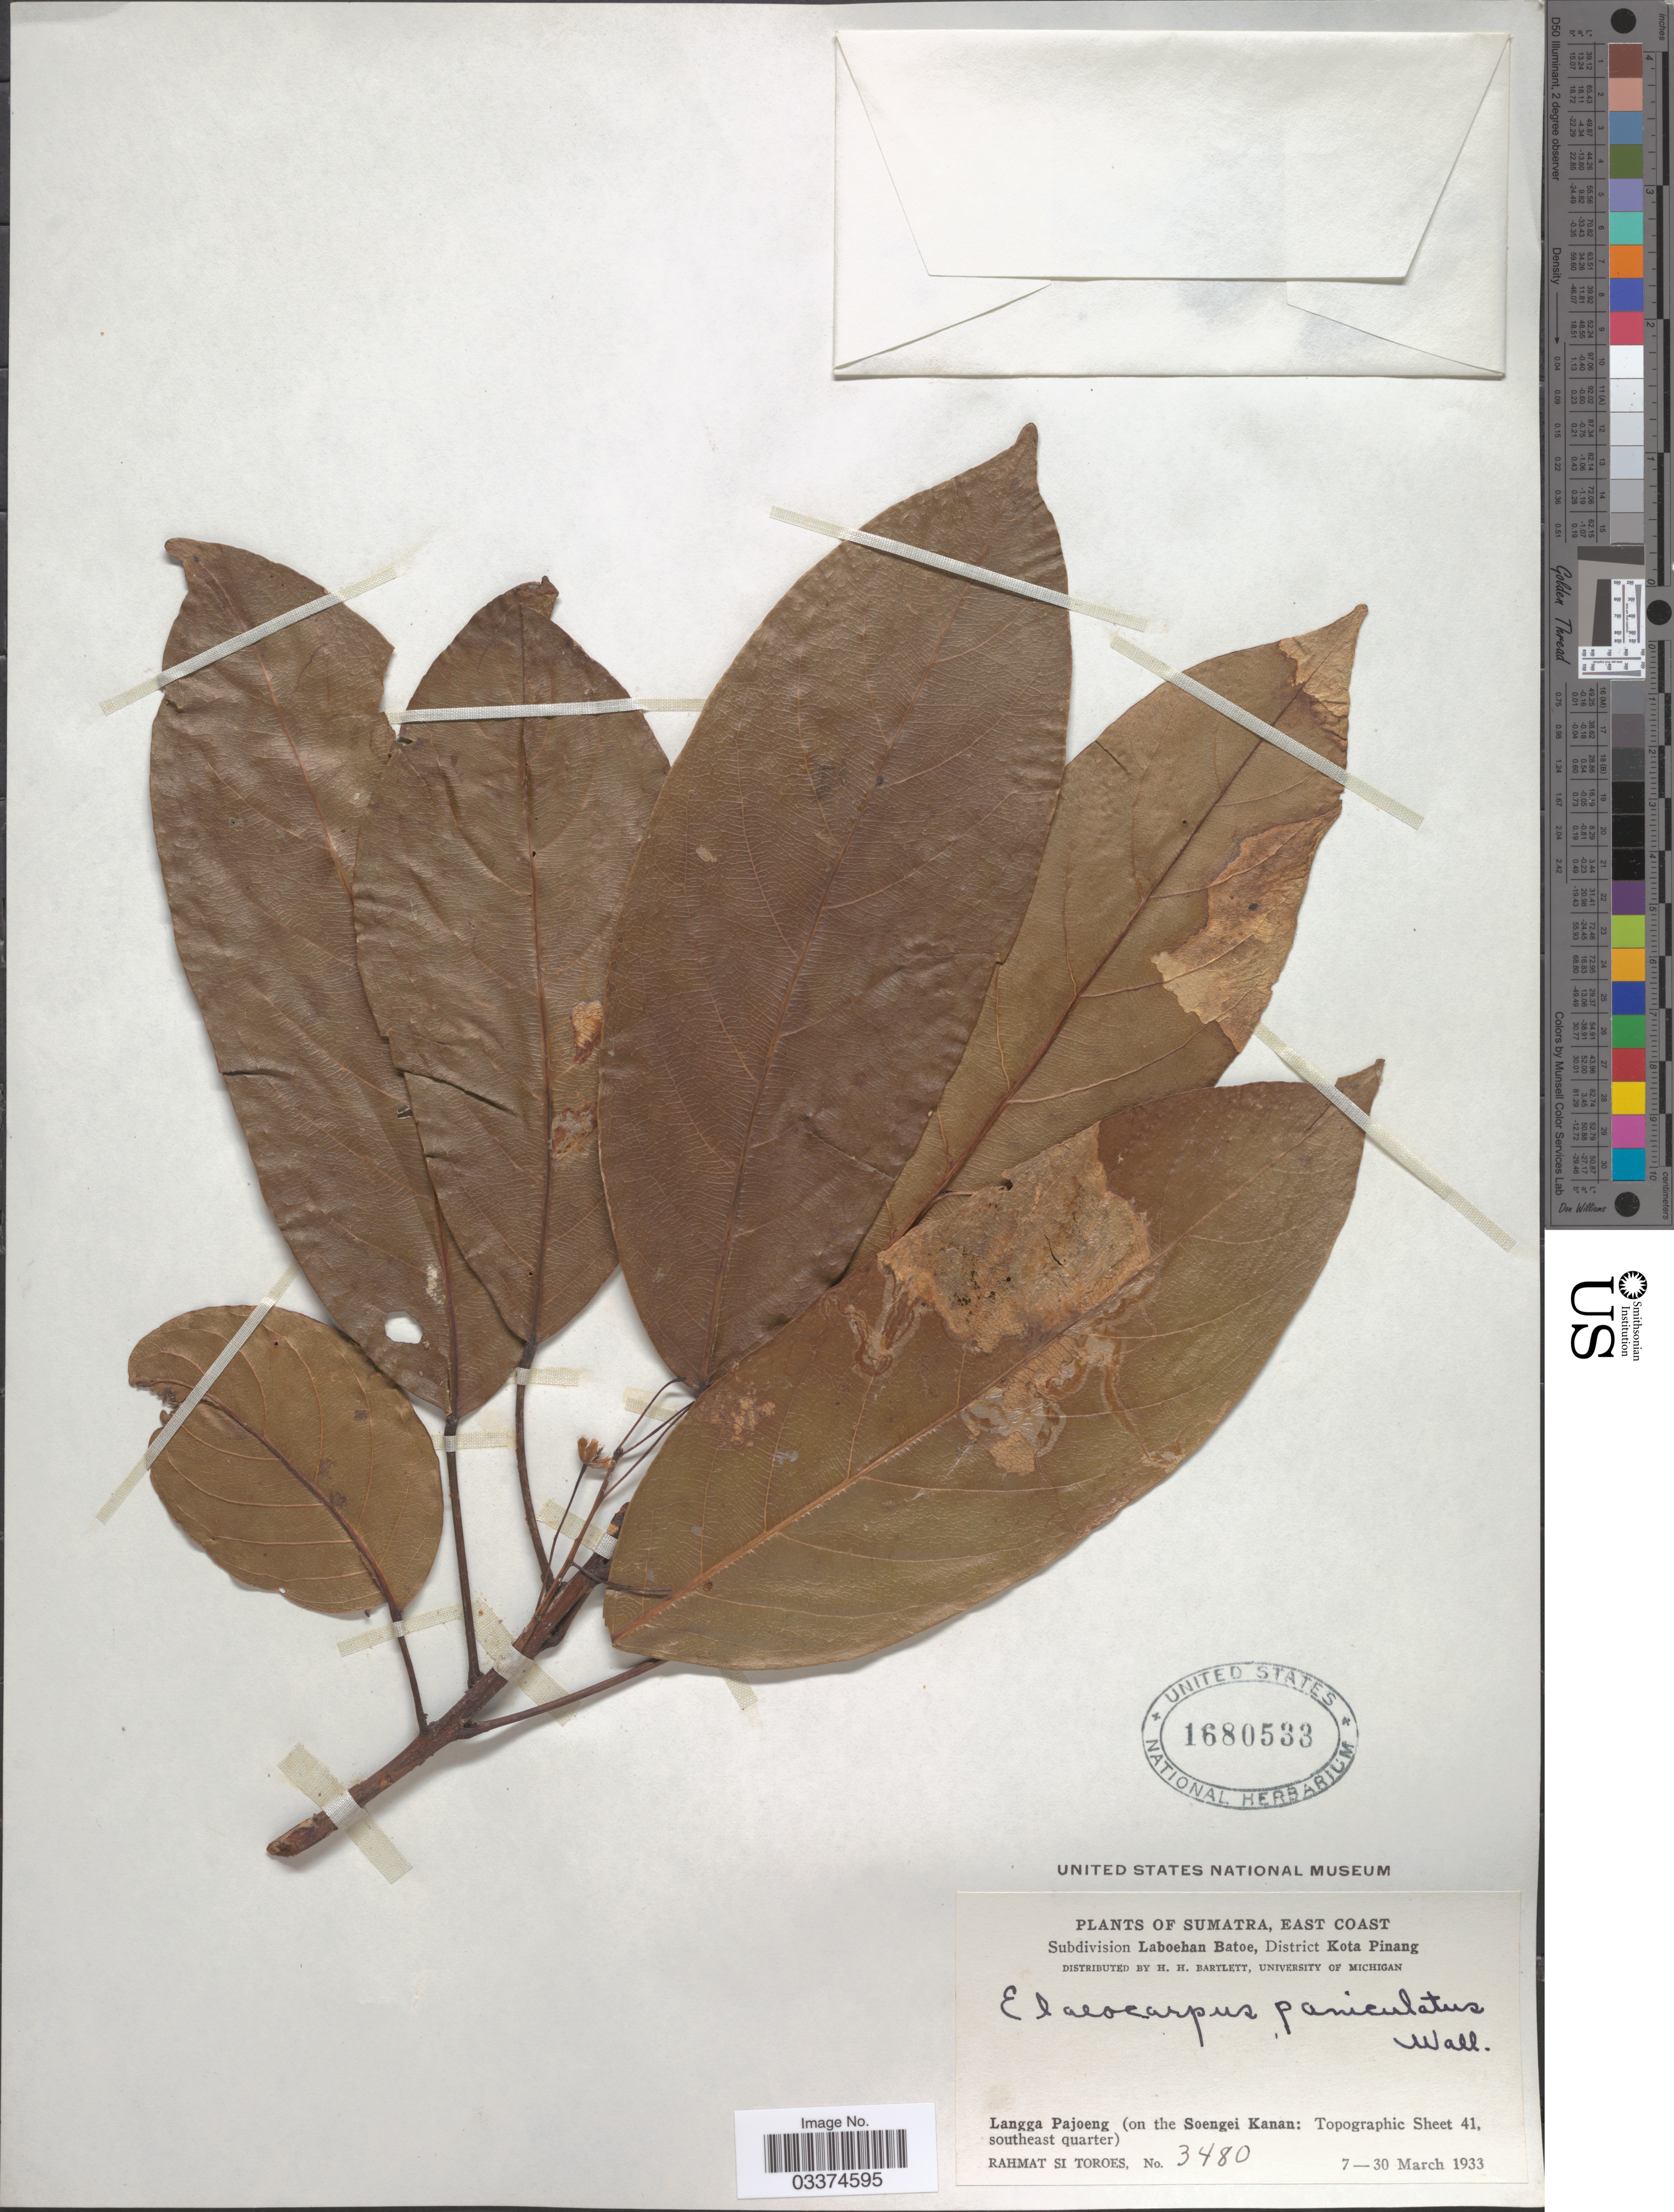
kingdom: Plantae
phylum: Tracheophyta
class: Magnoliopsida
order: Oxalidales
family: Elaeocarpaceae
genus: Elaeocarpus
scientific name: Elaeocarpus paniculatus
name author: Wall. ex K. Müller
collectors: Rahmat Si Boeea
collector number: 3480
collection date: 1933-03-07/1933-03-30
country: Indonesia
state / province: Sumatra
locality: East Coast, Subdivision Laboehan Batoe, District Kota Pinang, Langga Pajoeng (on the Soengei Kanan: Topographic Sheet 41, southeast quarter).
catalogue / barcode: US 1680533